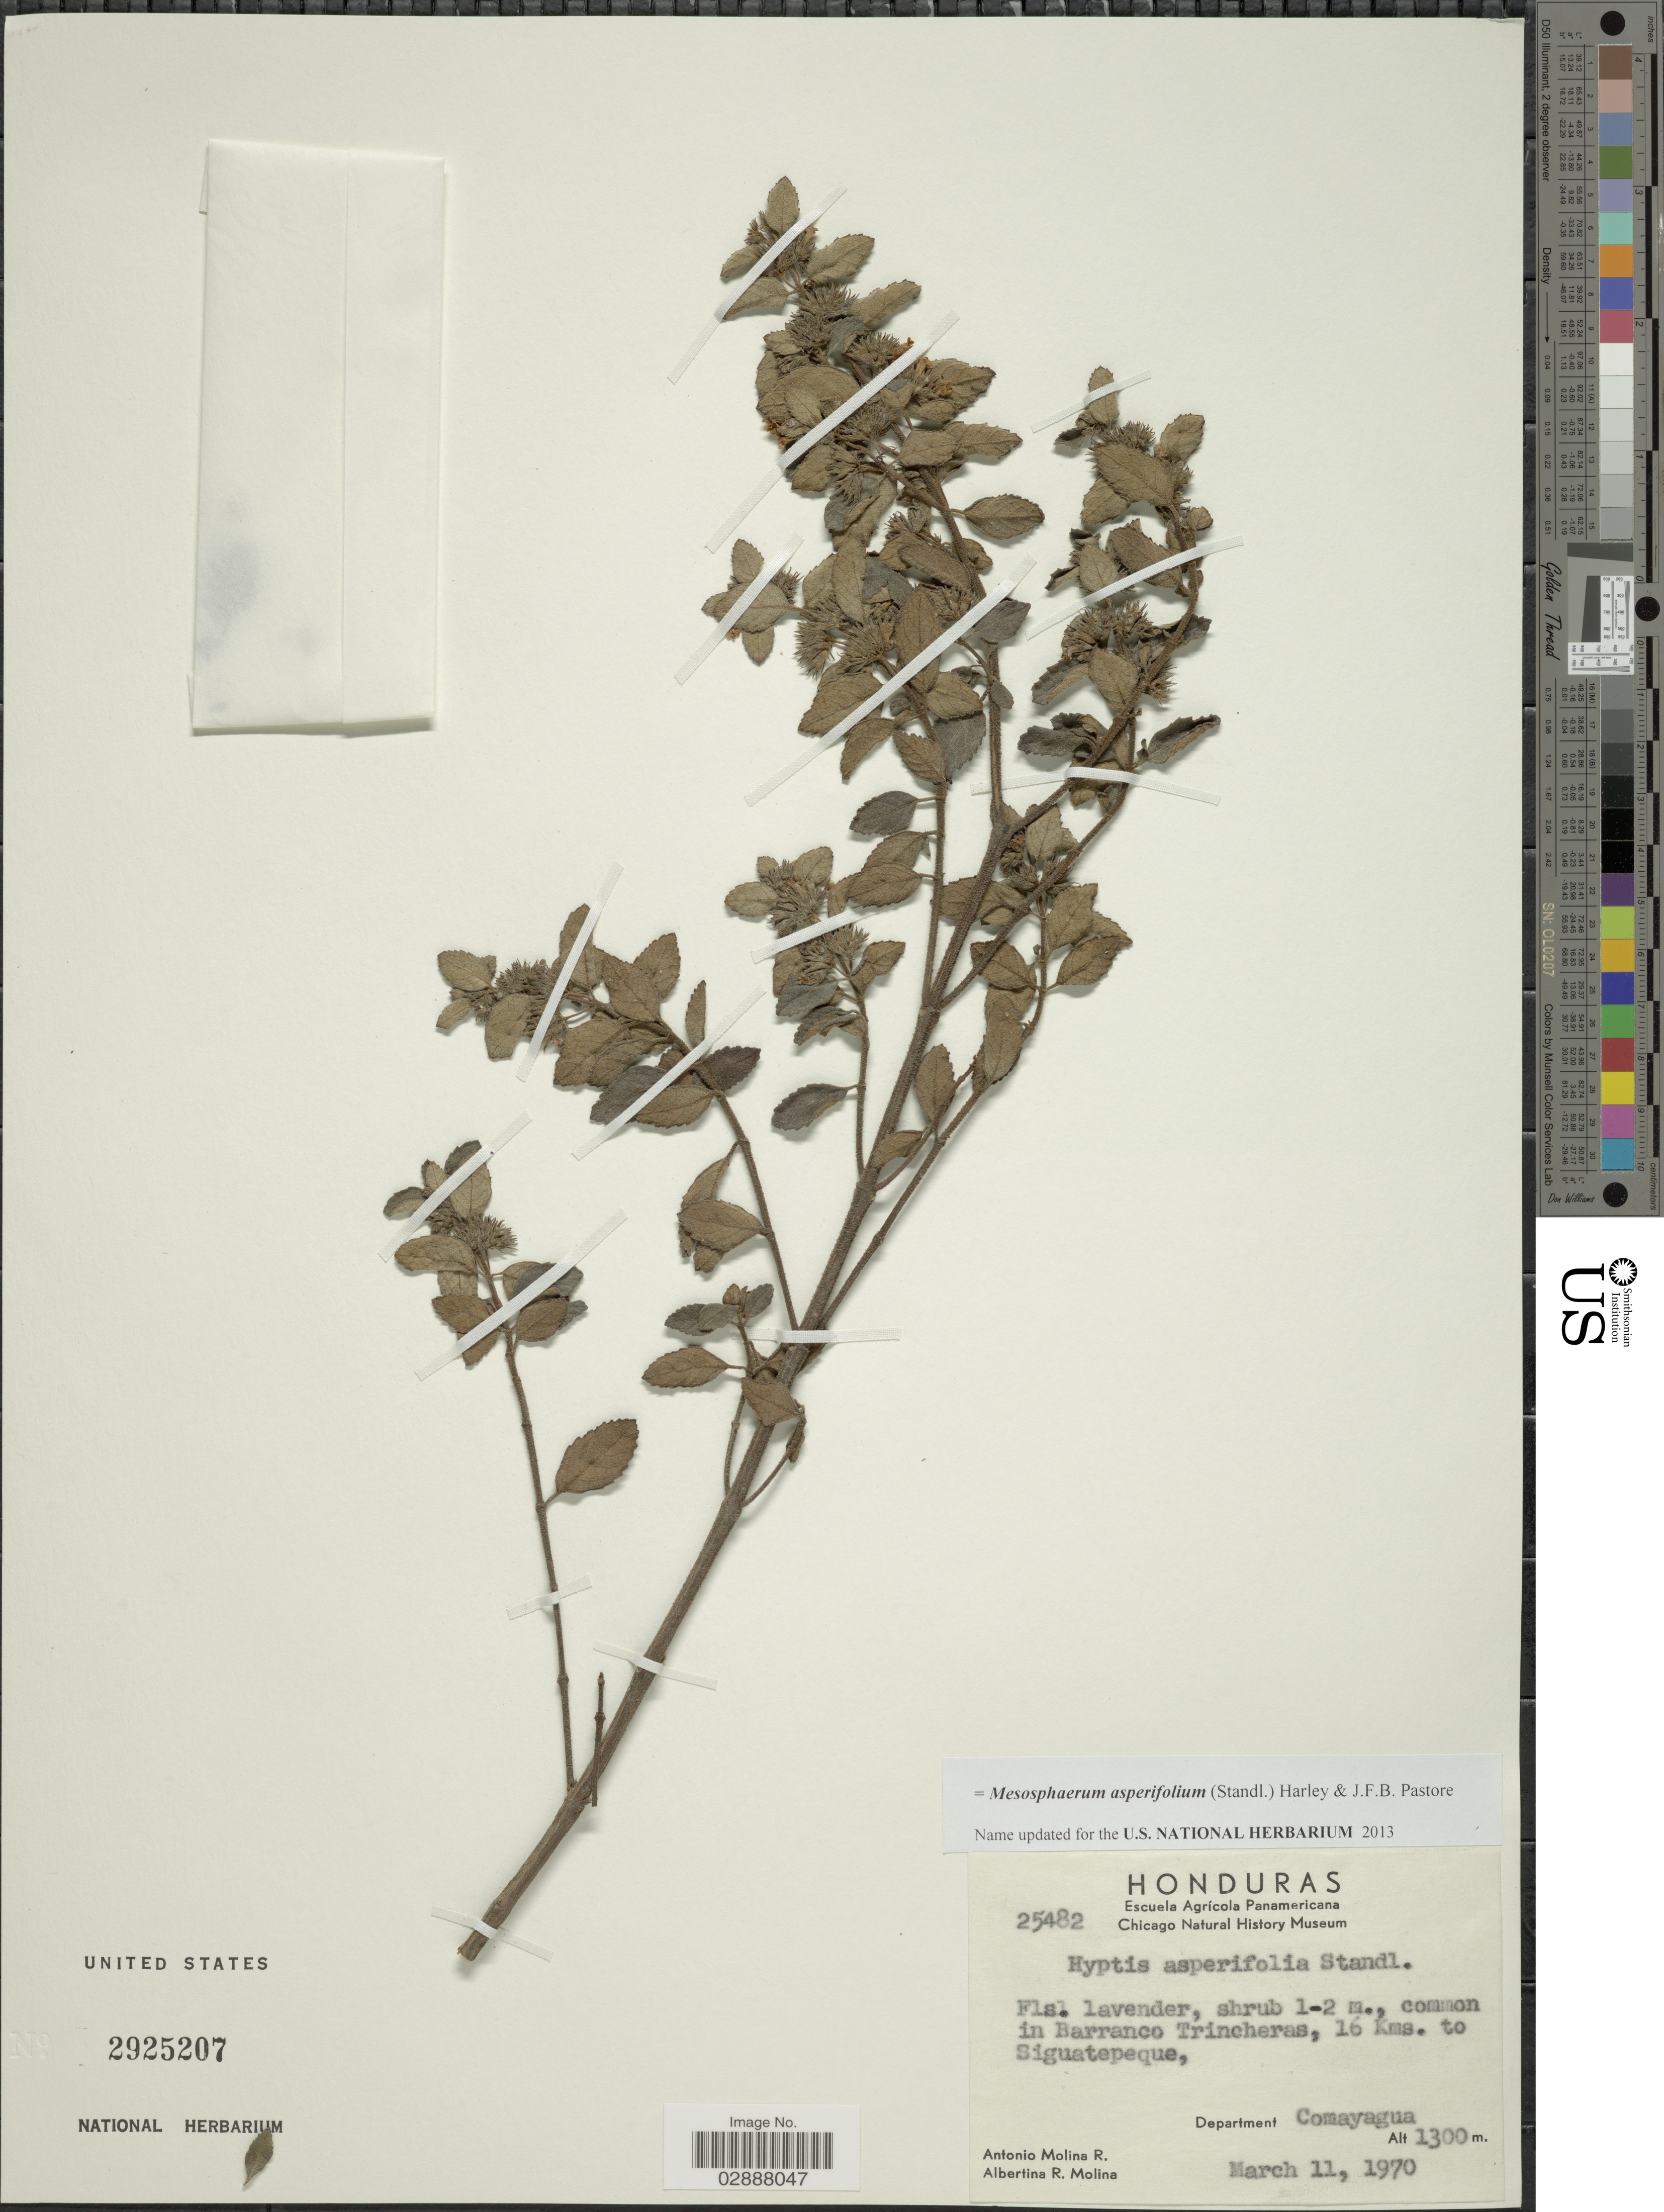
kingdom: Plantae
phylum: Tracheophyta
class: Magnoliopsida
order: Lamiales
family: Lamiaceae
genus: Mesosphaerum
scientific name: Mesosphaerum asperifolium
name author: (Standl.) Harley & J.F.B. Pastore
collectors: A. Molina R. & A. R. Molina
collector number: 25482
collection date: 1970-03-11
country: Honduras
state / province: Comayagua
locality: Common in Barranco Trincheras, 16 Kms. to Siguatepeque, Department Comayagua.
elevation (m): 1300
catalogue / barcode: US 2925207